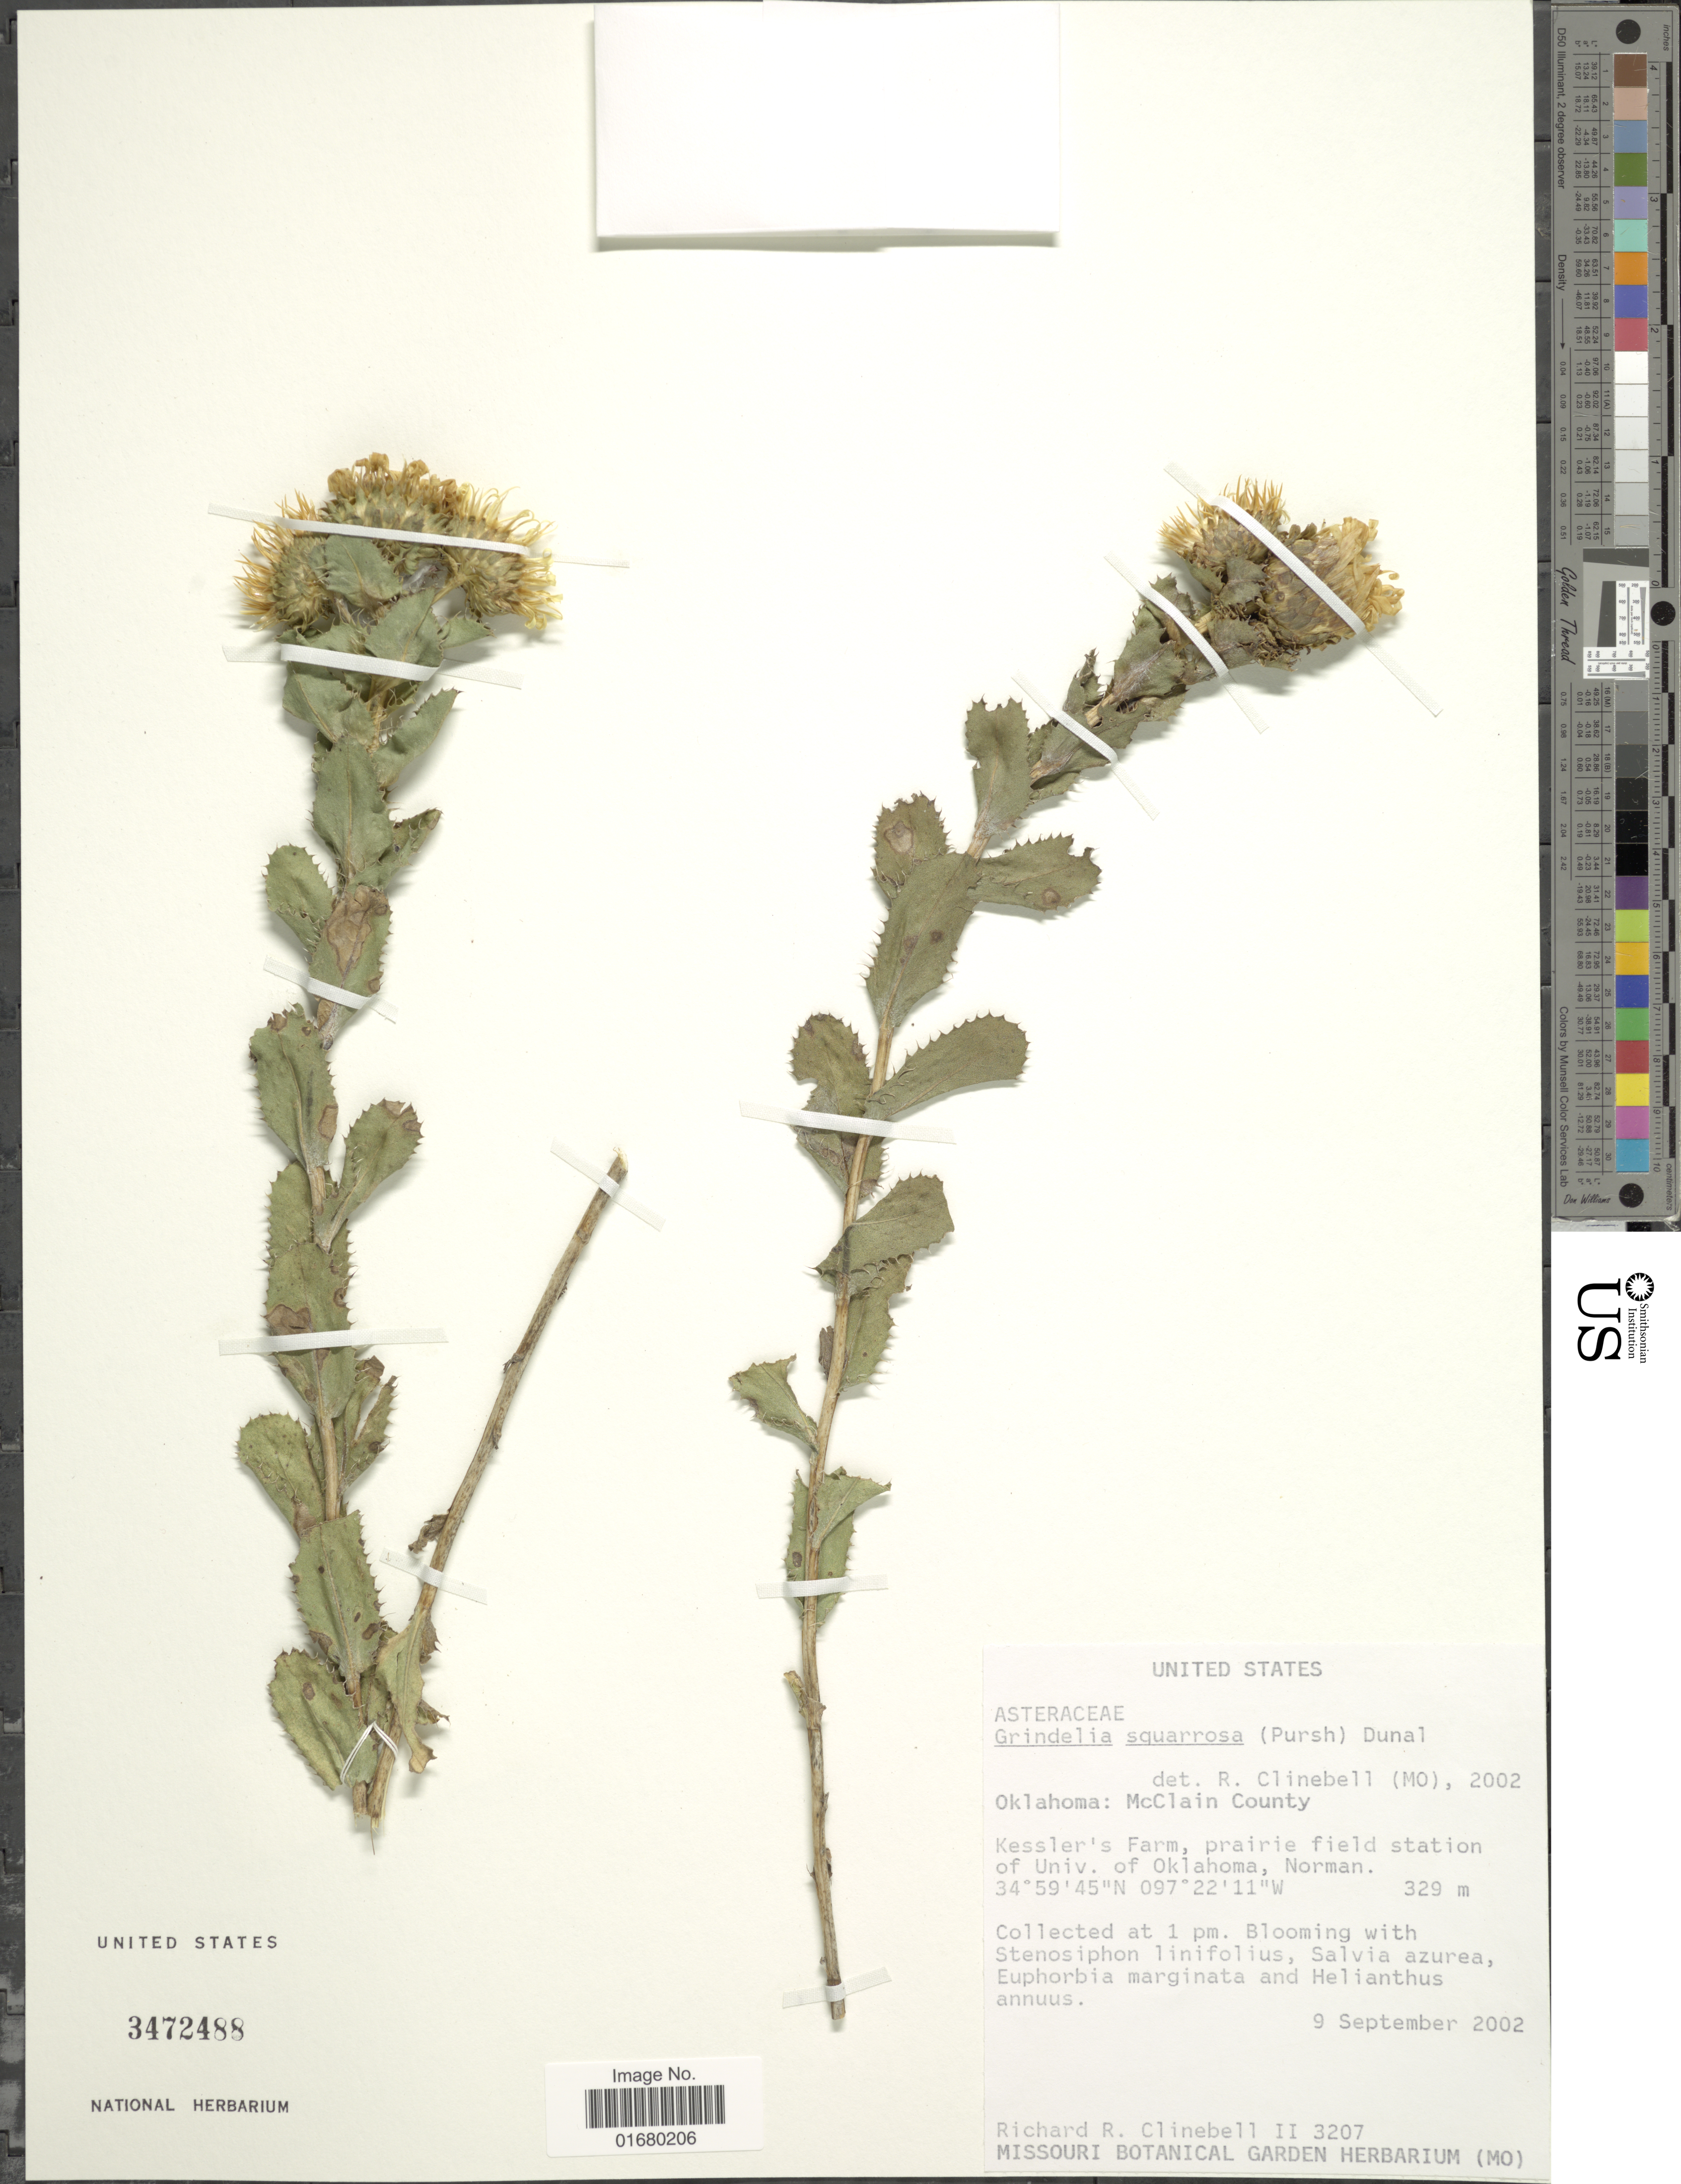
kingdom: Plantae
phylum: Tracheophyta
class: Magnoliopsida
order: Asterales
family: Asteraceae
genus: Grindelia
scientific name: Grindelia squarrosa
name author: (Pursh) Dunal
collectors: R. Clinebell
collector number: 3207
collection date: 2002-09-09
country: United States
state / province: Oklahoma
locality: McClain County, Kessler's Farm, prairie field station of Univ. of Oklahoma, Norman.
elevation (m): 329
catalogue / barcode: US 2472488